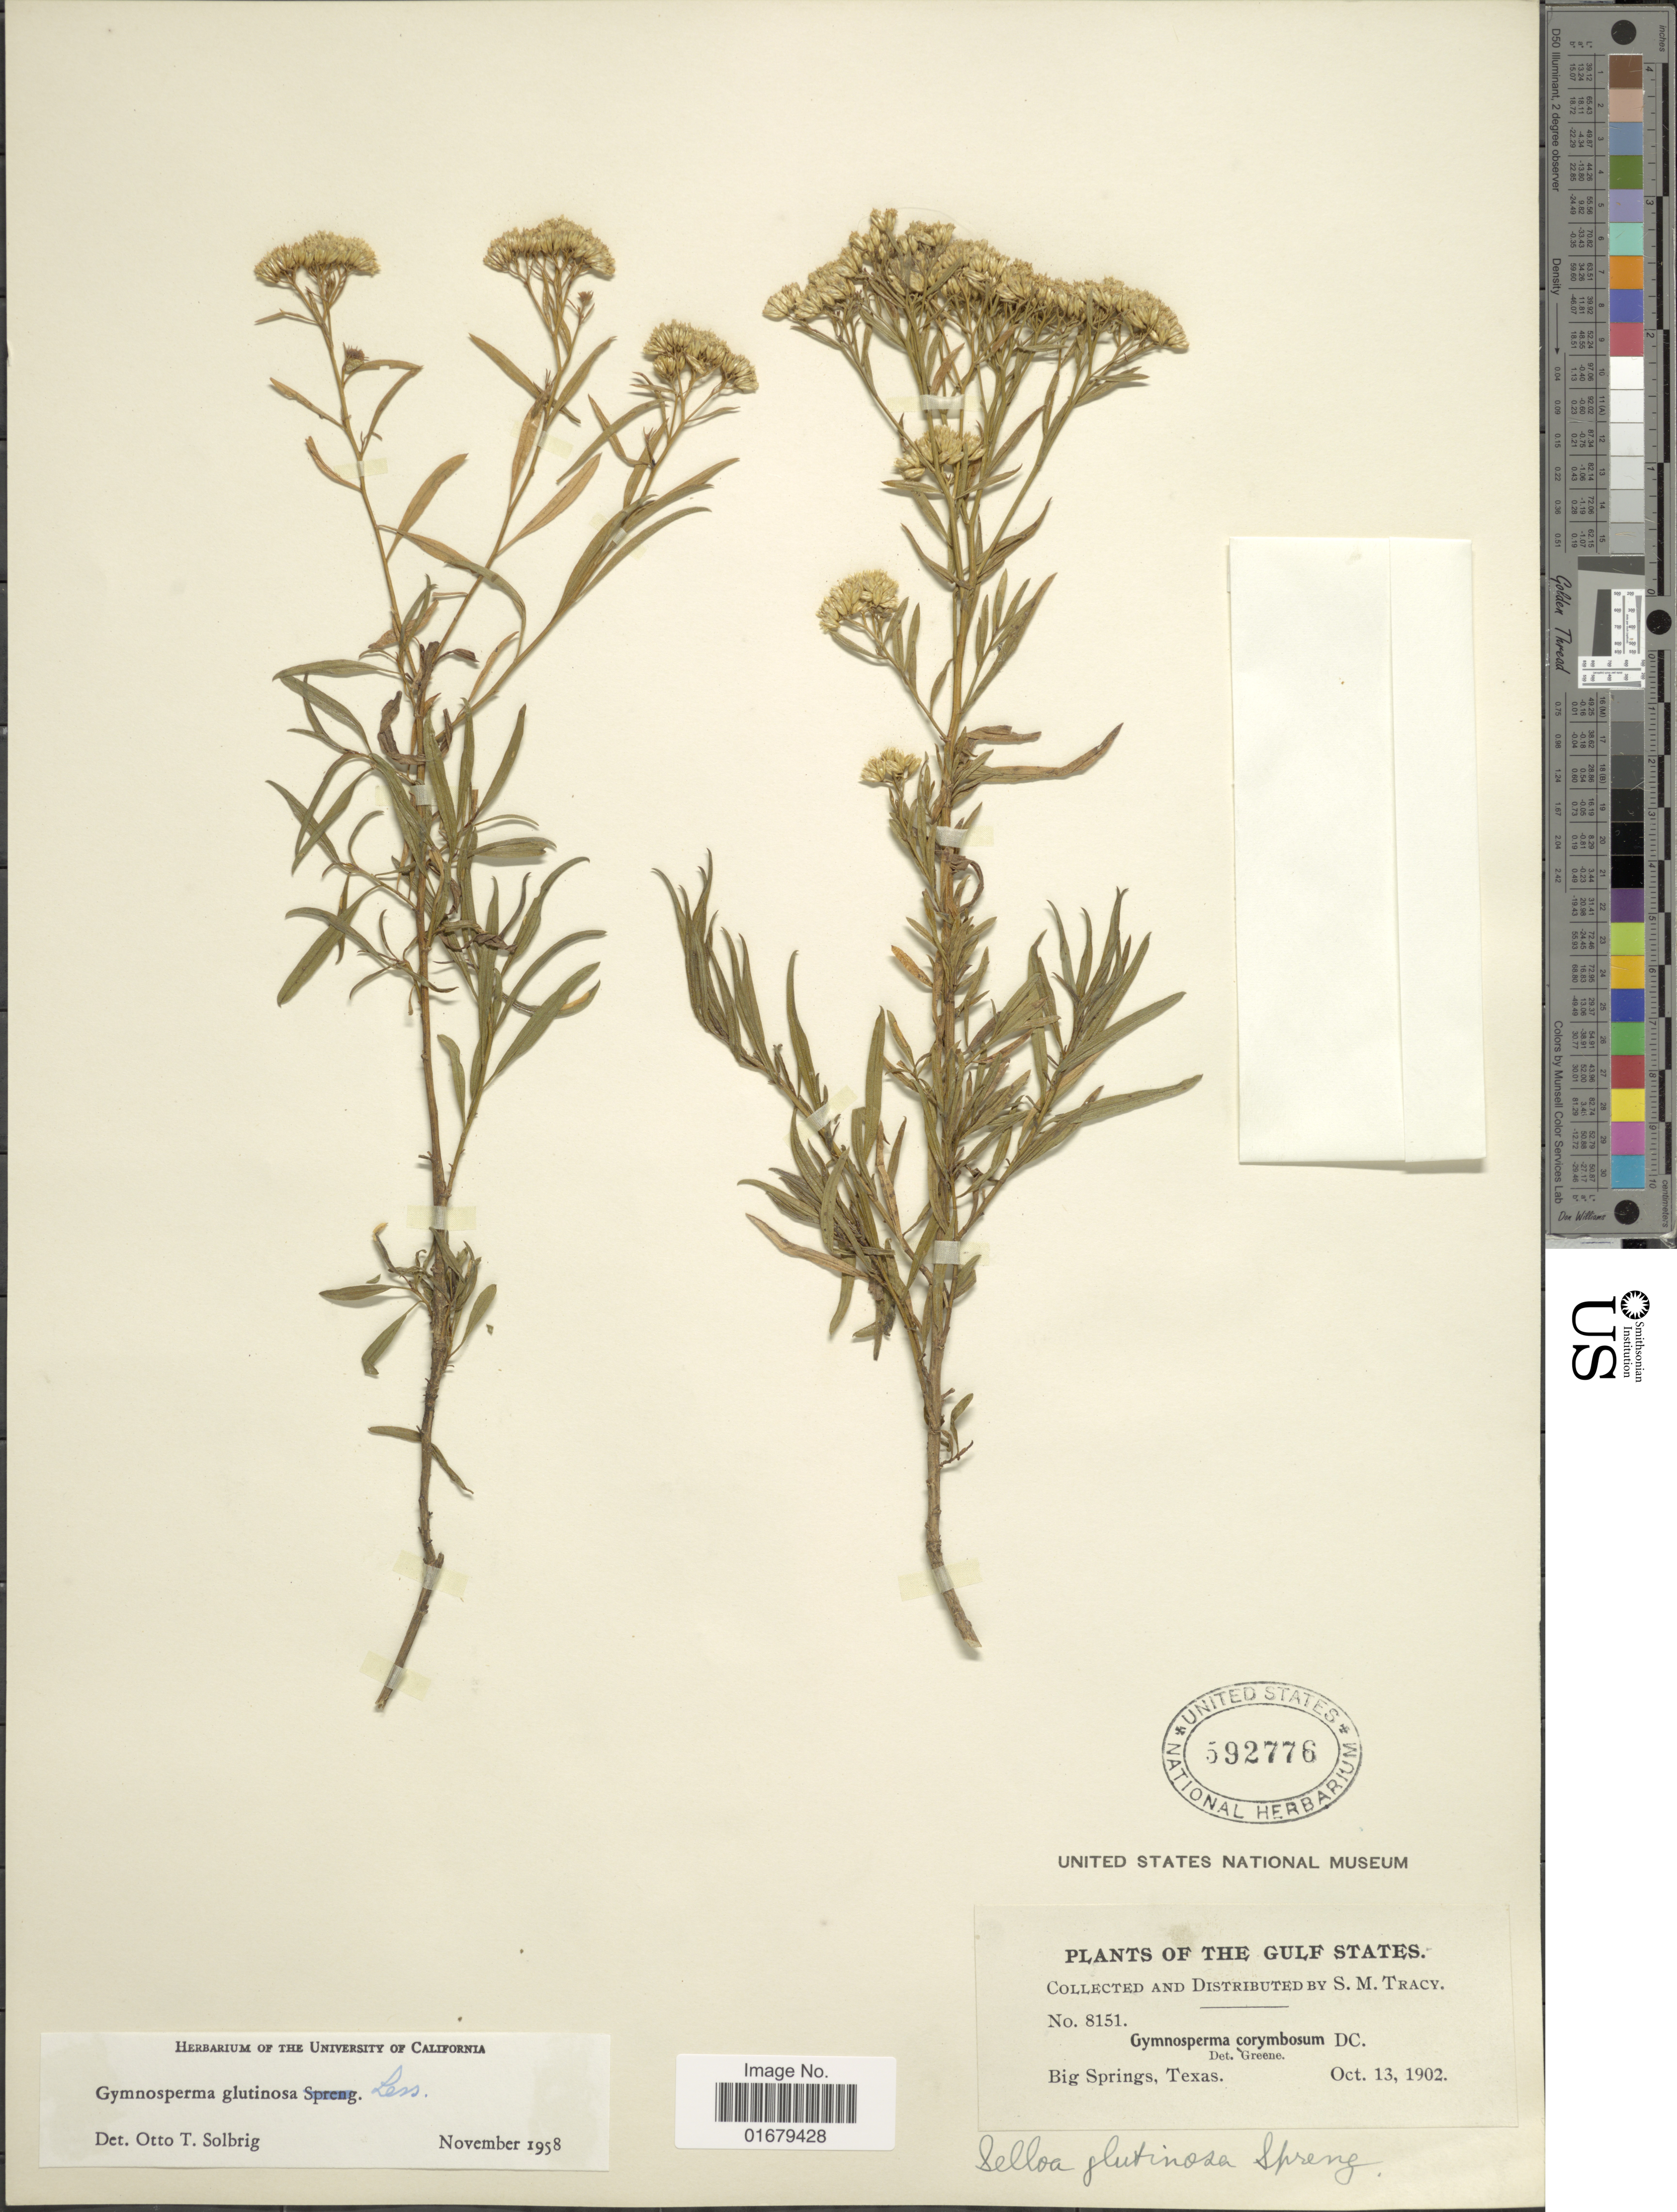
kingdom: Plantae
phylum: Tracheophyta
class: Magnoliopsida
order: Asterales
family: Asteraceae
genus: Gymnosperma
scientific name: Gymnosperma glutinosum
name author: (Spreng.) Less.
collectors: S. M. Tracy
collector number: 8151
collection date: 1902-10-13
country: United States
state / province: Texas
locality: The Gulf States, Big Springs.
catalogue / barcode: US 592776